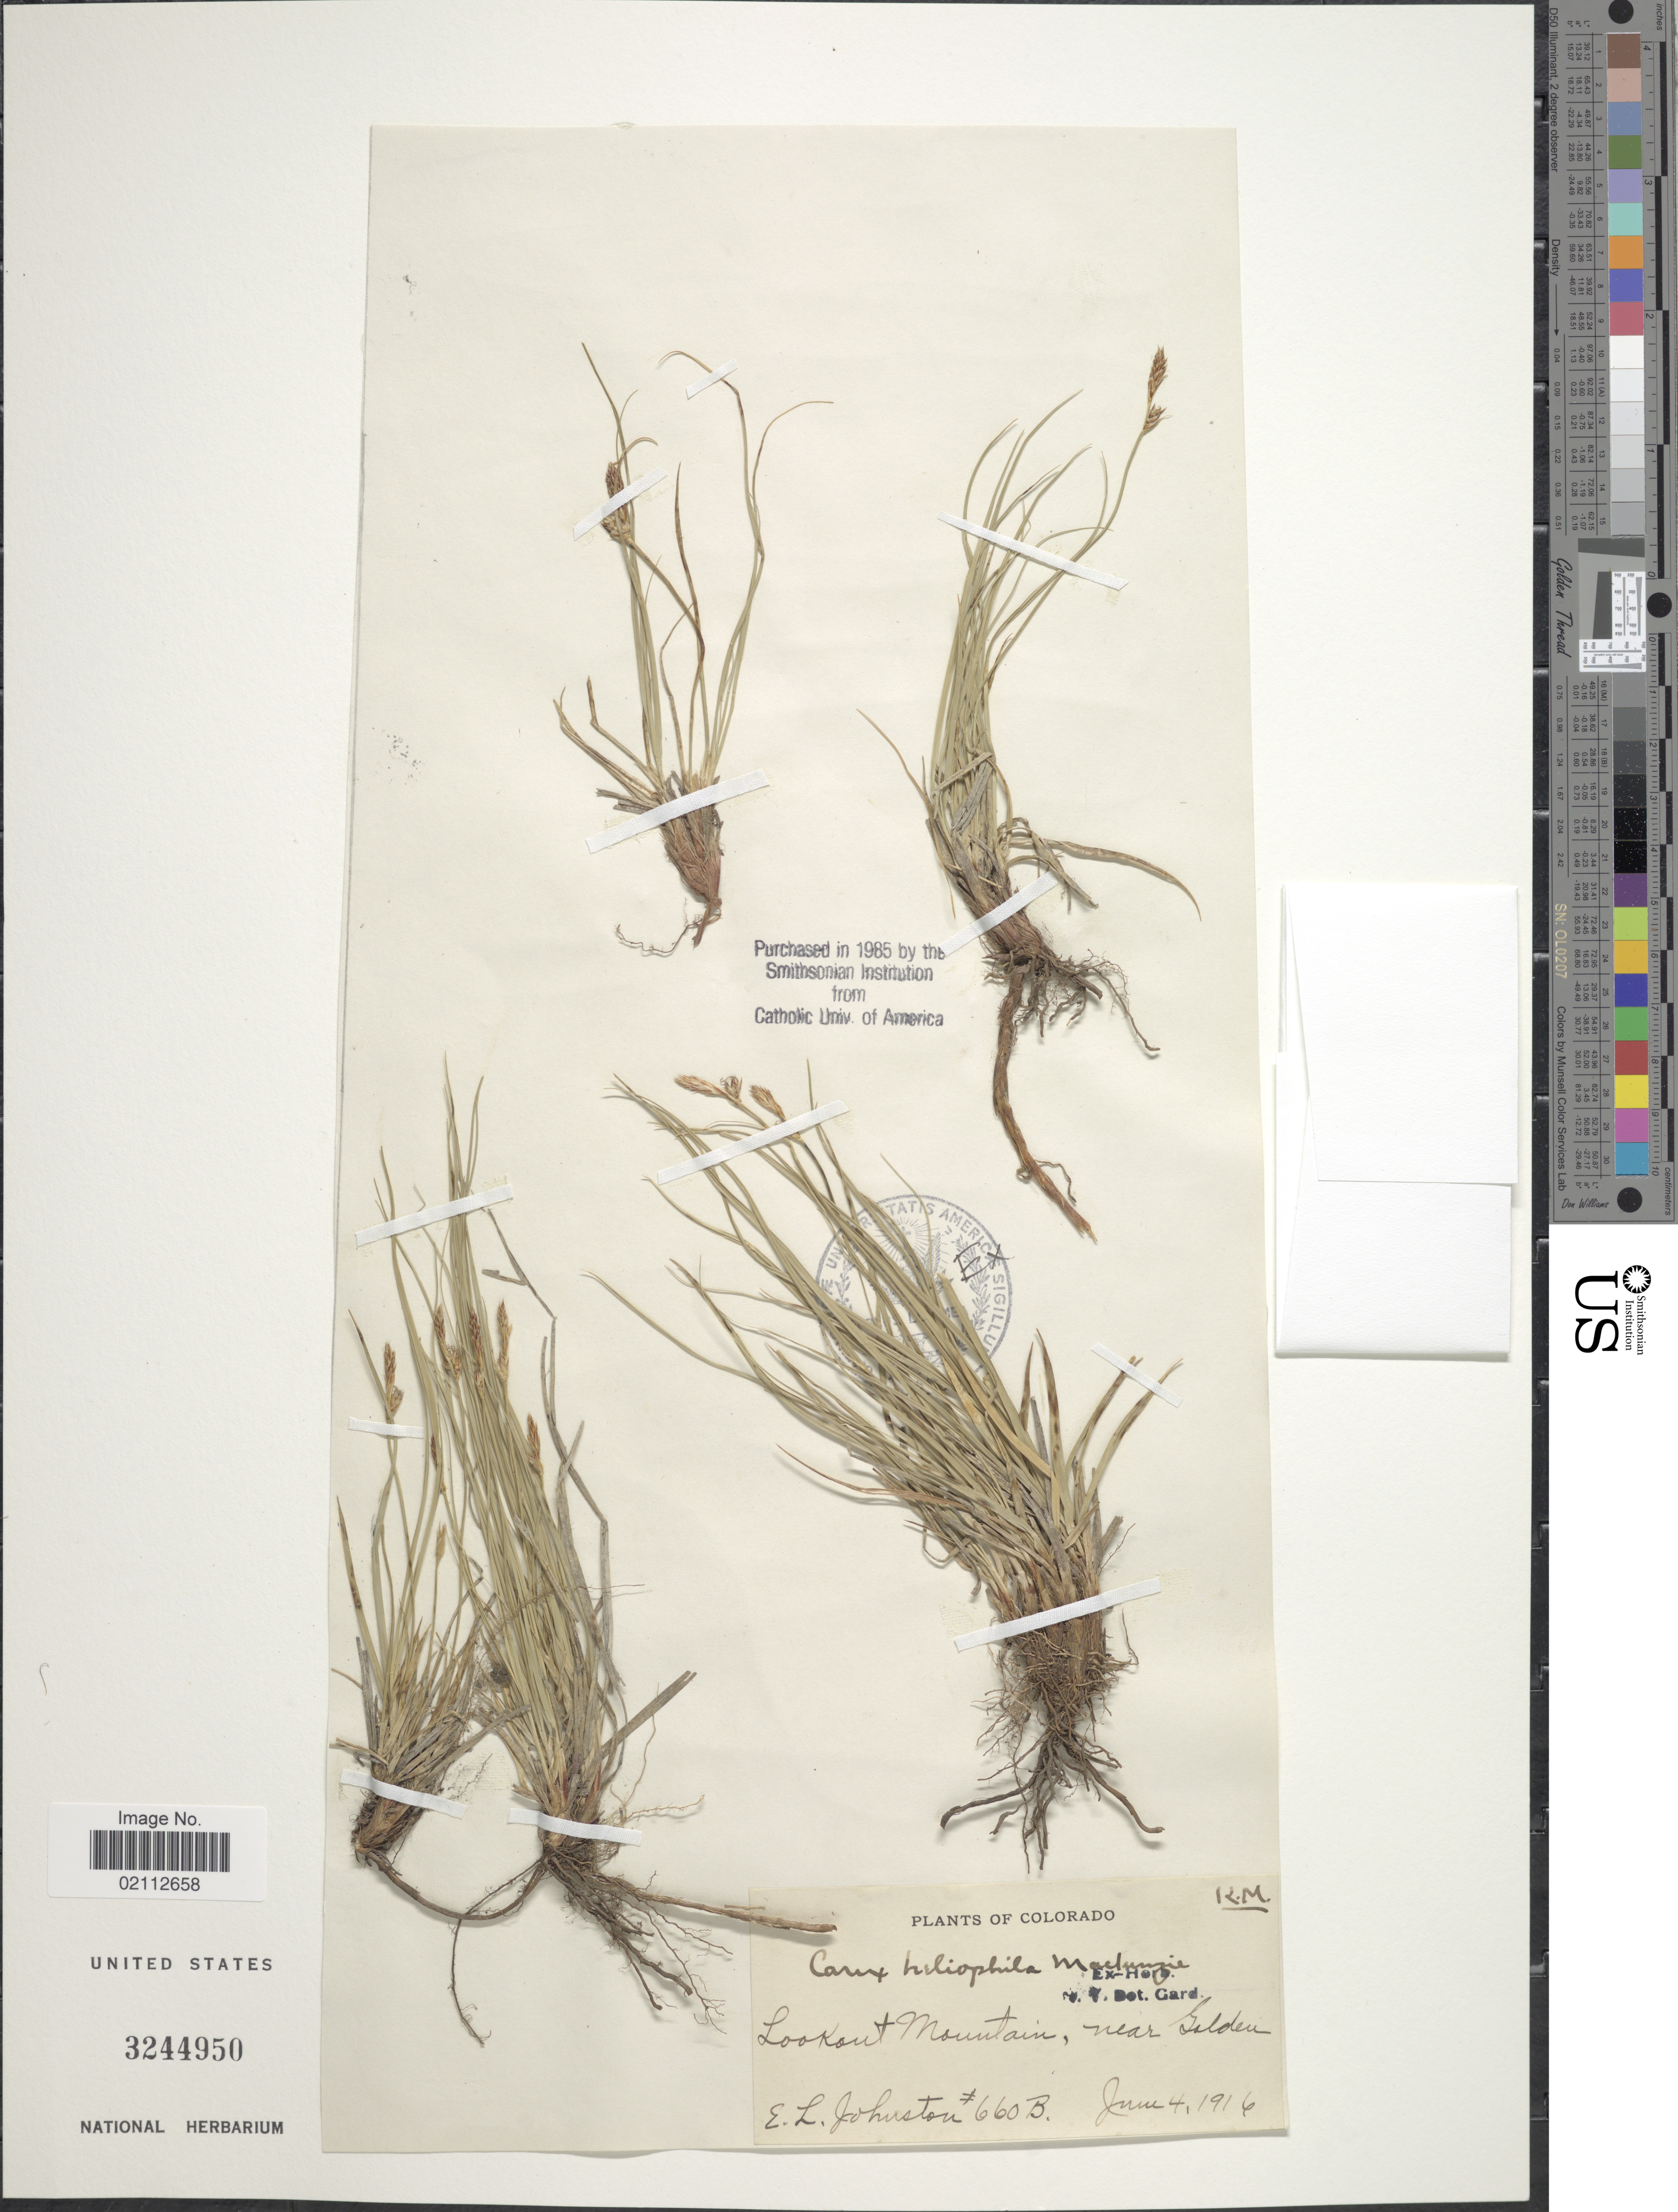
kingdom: Plantae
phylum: Tracheophyta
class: Liliopsida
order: Poales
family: Cyperaceae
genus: Carex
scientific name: Carex heliophila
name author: Mack.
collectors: E. L. Johnston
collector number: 660B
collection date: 1916-06-04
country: United States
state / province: Colorado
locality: Lookout Mountain, near Golden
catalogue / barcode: US 3244950